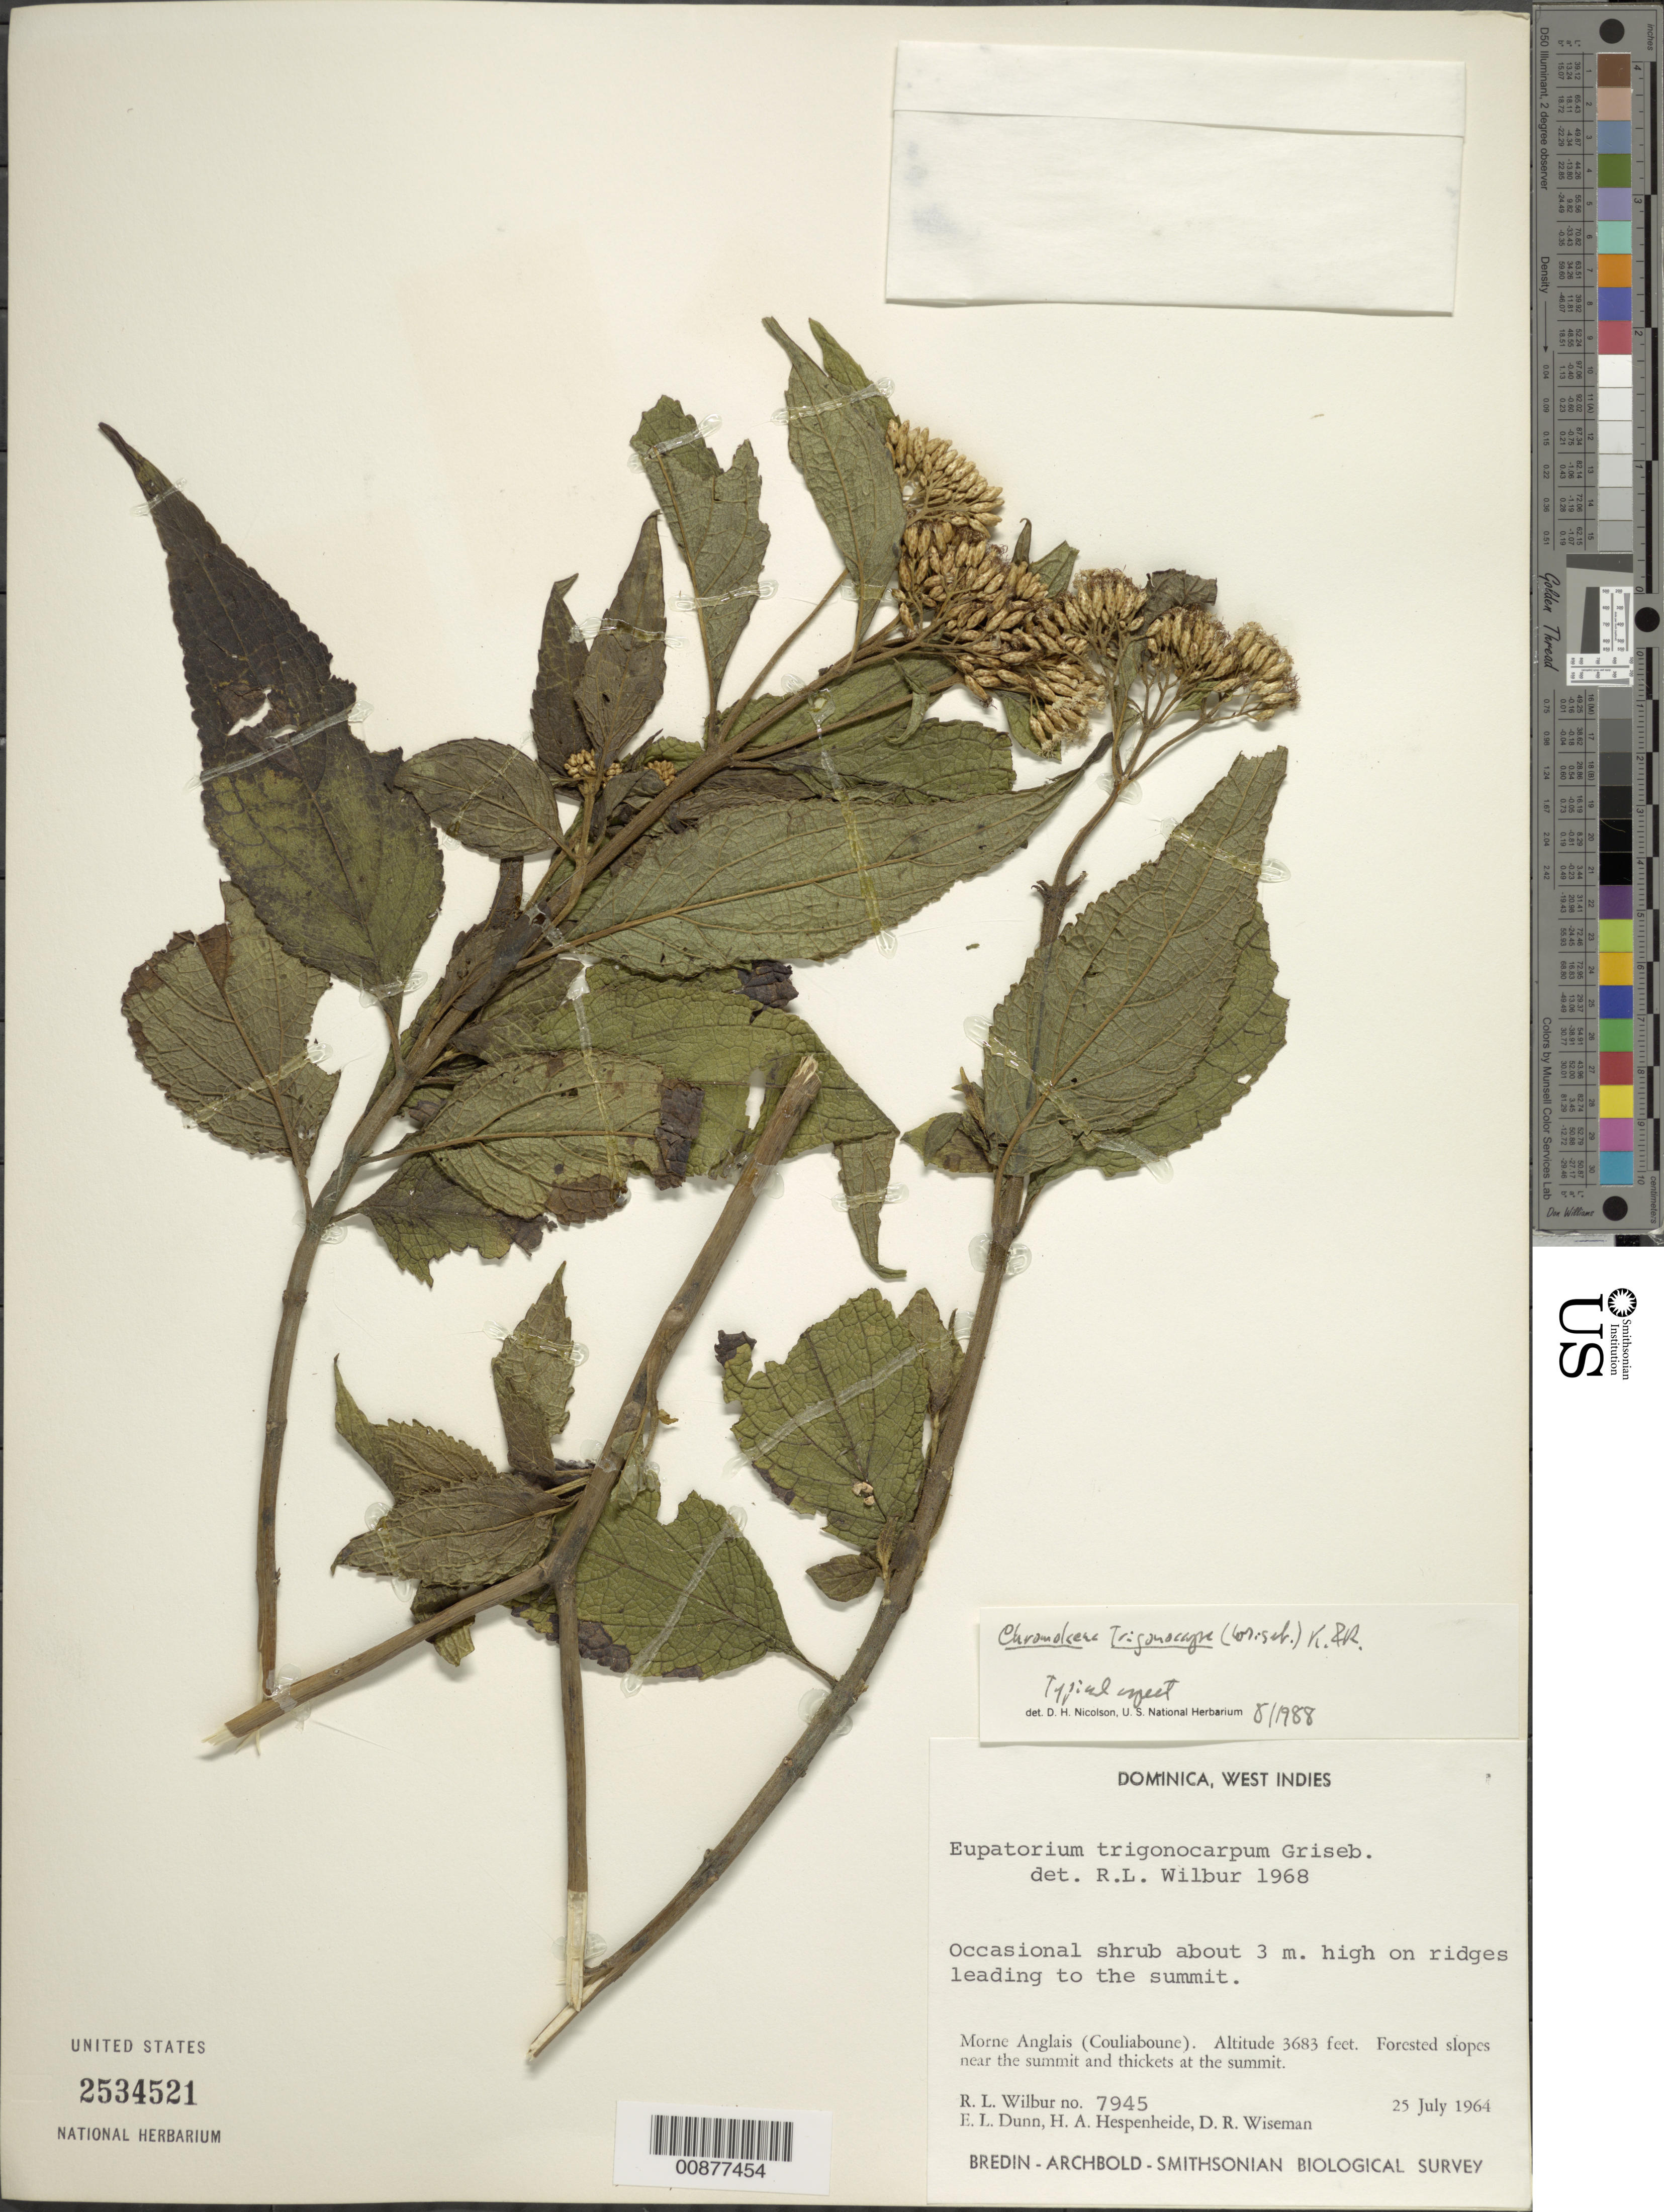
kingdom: Plantae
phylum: Tracheophyta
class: Magnoliopsida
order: Asterales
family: Asteraceae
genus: Chromolaena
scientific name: Chromolaena trigonocarpa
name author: (Griseb.) R.M. King & H. Rob.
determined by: Nicolson, Dan H.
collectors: R. L. Wilbur, E. Dunn, H. A. Hespenheide & D. R. Wiseman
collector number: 7945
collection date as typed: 25 Jul 1964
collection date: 1964-07-25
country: Dominica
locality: Morne Anglais (Couliaboune), at and near summit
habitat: Forested slopes near summit and thickets at the summit. On ridges leading to the summit.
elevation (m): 1123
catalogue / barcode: US 2534521